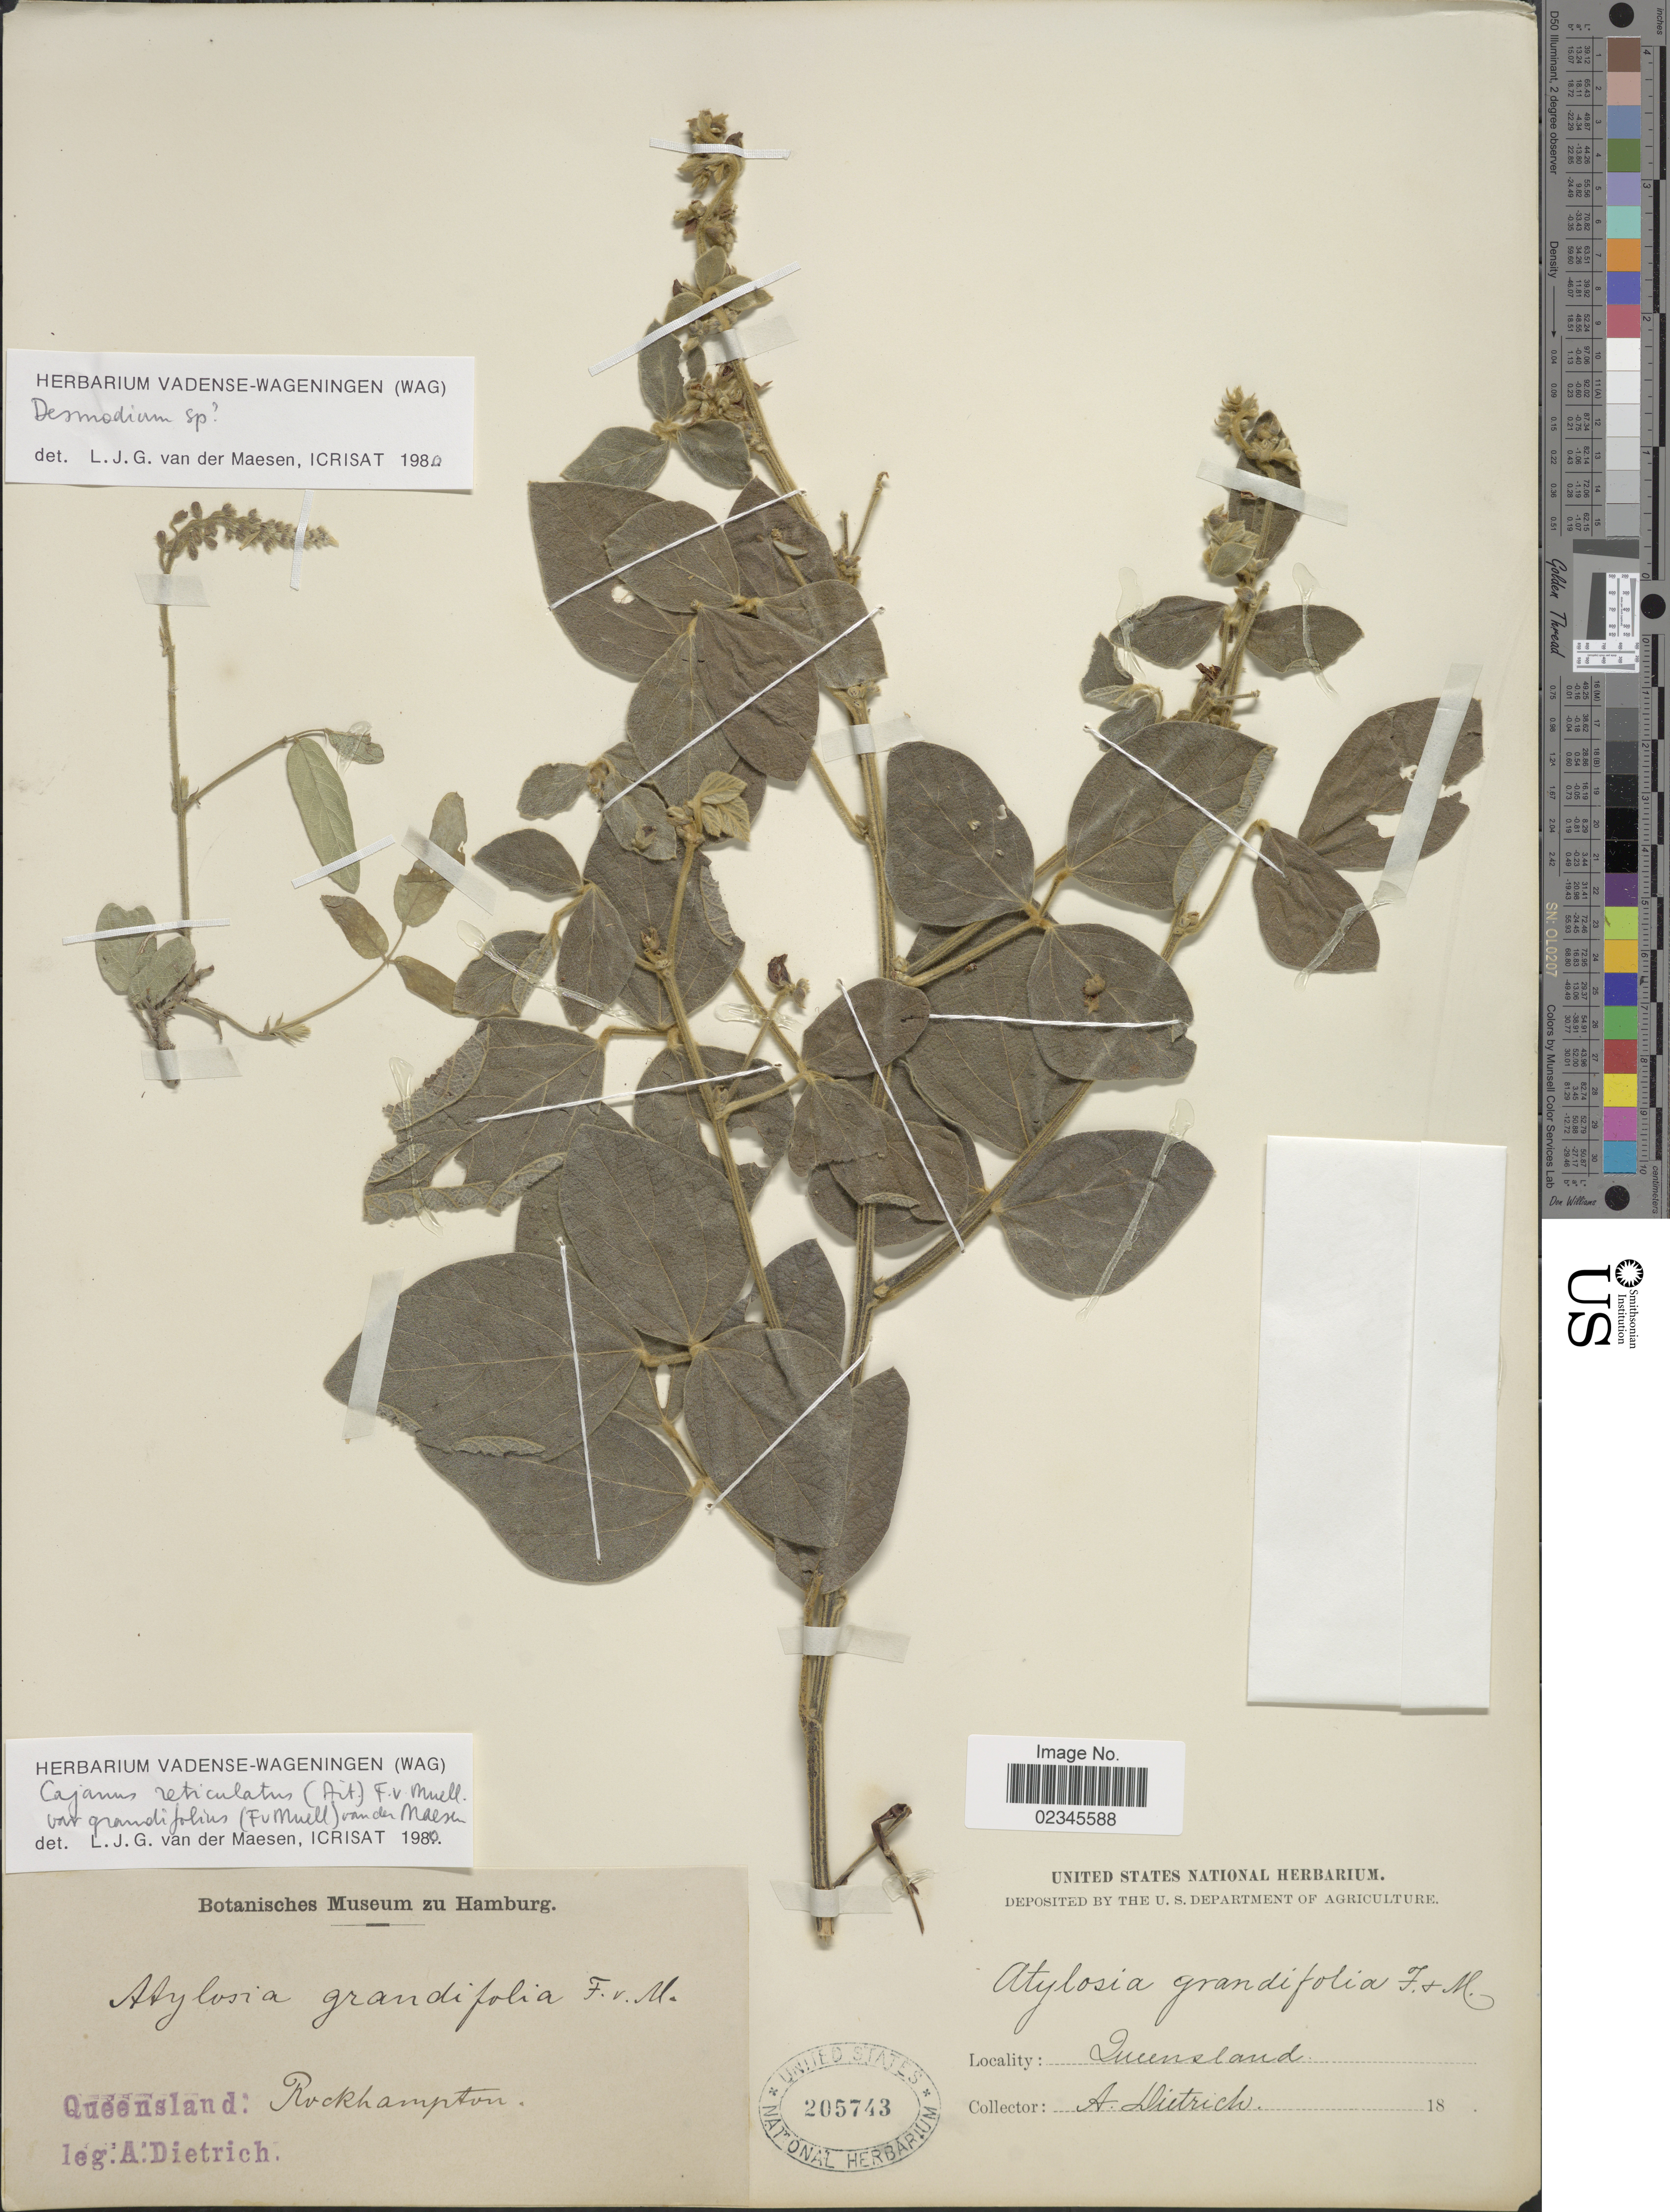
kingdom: Plantae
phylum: Tracheophyta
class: Magnoliopsida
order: Fabales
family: Fabaceae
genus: Cajanus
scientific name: Cajanus reticulatus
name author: (Dryand.) F. Muell.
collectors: A. Dietrich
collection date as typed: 18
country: Australia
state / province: Queensland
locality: Rockhampton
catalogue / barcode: US 205743